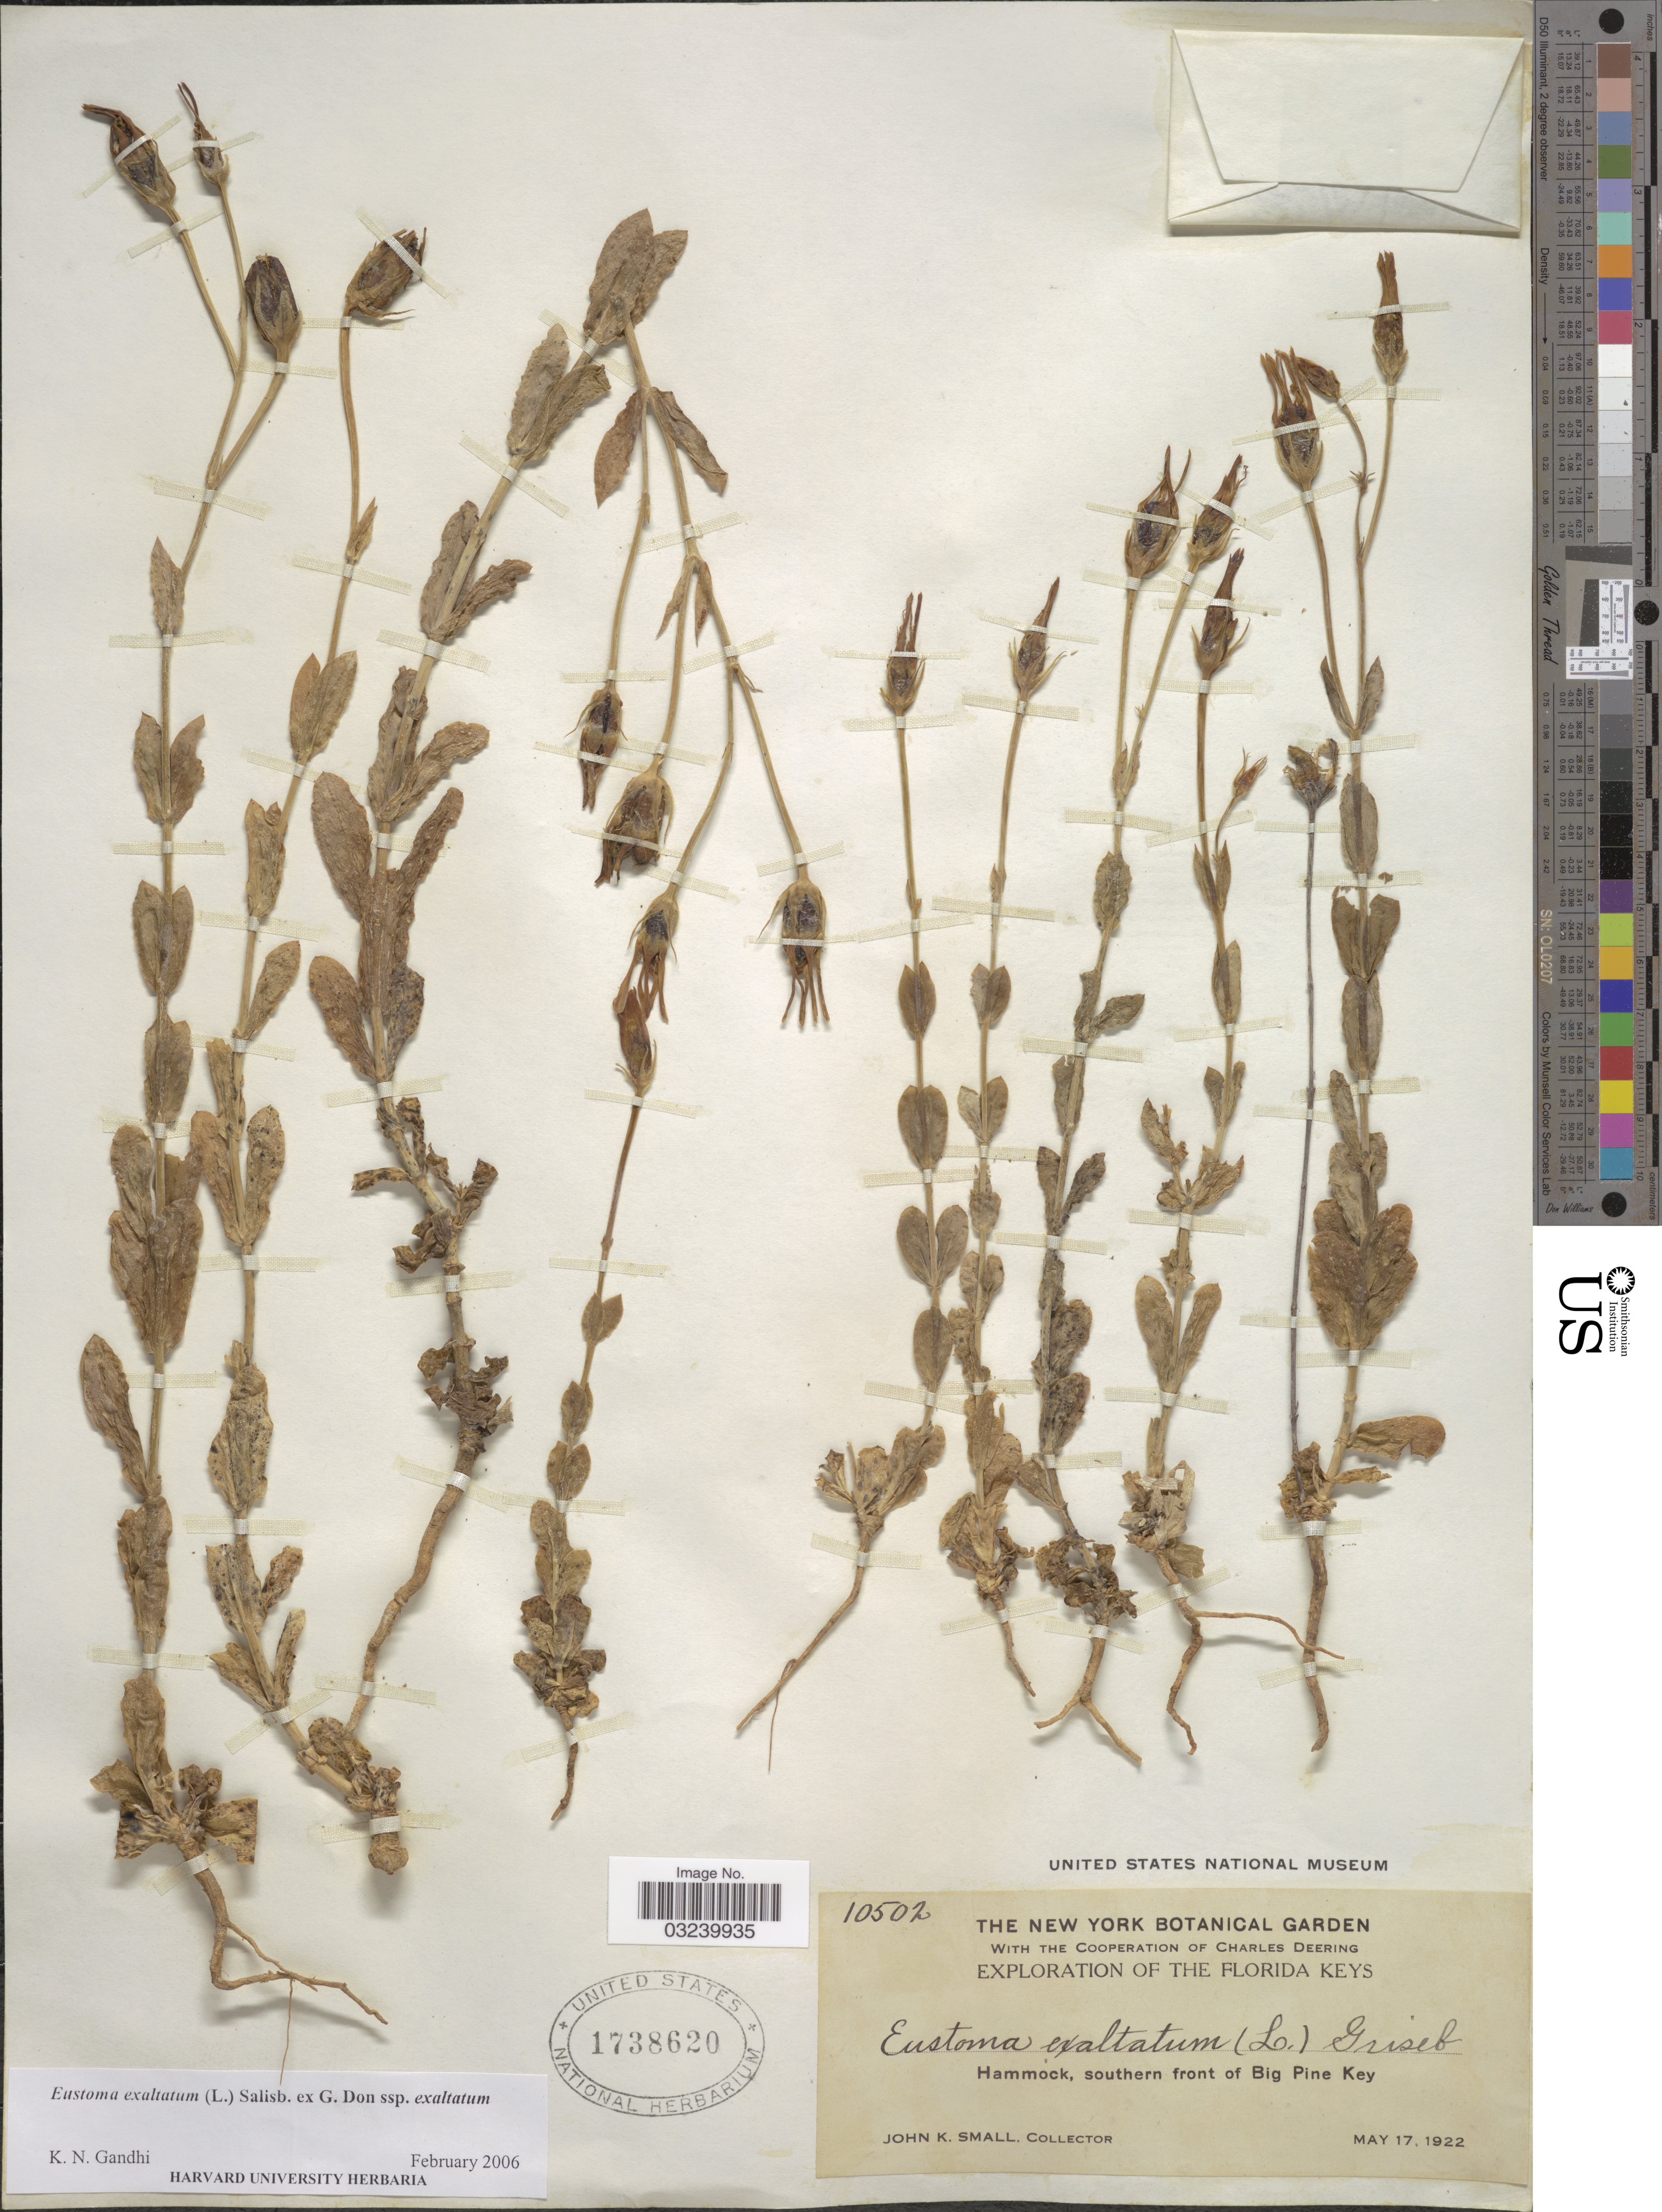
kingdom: Plantae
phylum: Tracheophyta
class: Magnoliopsida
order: Gentianales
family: Gentianaceae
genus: Eustoma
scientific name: Eustoma exaltatum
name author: (L.) Salisb. ex Don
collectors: J. K. Small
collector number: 10502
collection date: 1922-05-17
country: United States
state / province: Florida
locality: The Florida Keys, Hammock, southern front of Big Pine Key.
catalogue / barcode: US 1738620